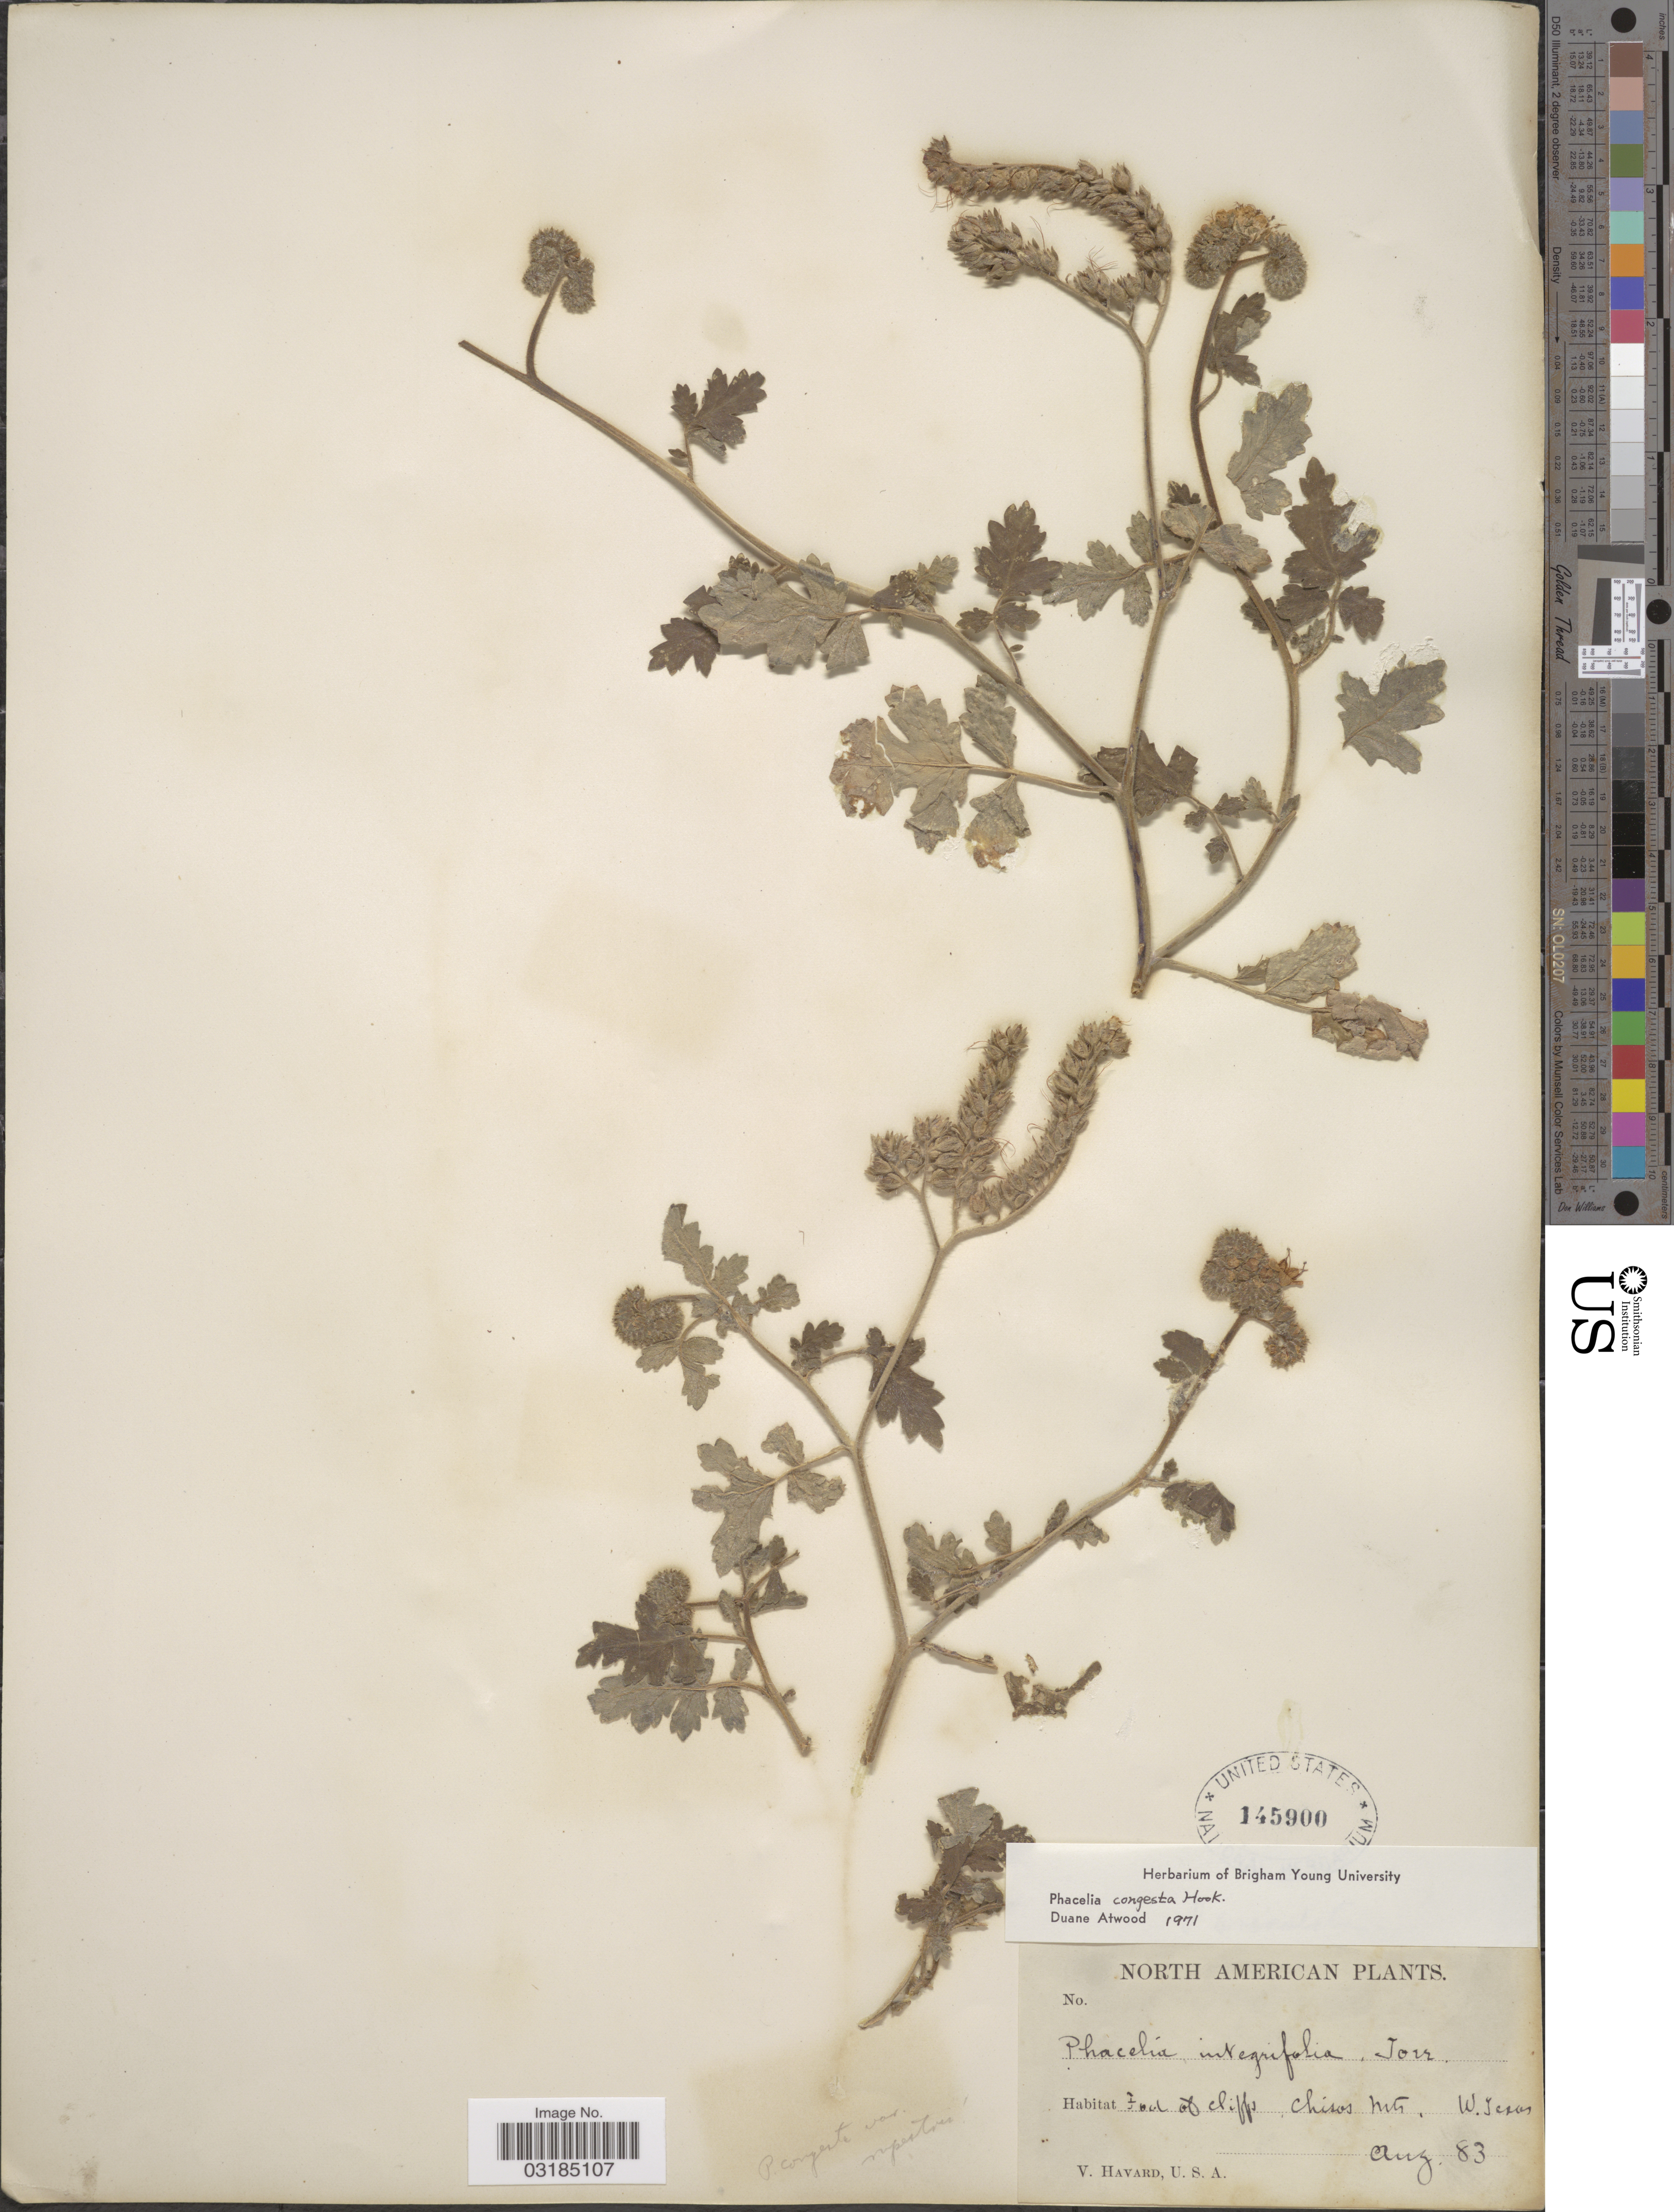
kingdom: Plantae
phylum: Tracheophyta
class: Magnoliopsida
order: Boraginales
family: Hydrophyllaceae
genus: Phacelia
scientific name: Phacelia congesta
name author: Hook.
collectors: V. Havard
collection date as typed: Transcribed d/m/y: /8/83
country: United States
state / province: Texas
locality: Foot of cliffs, Chisos Mts, W. Texas.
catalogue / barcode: US 145900